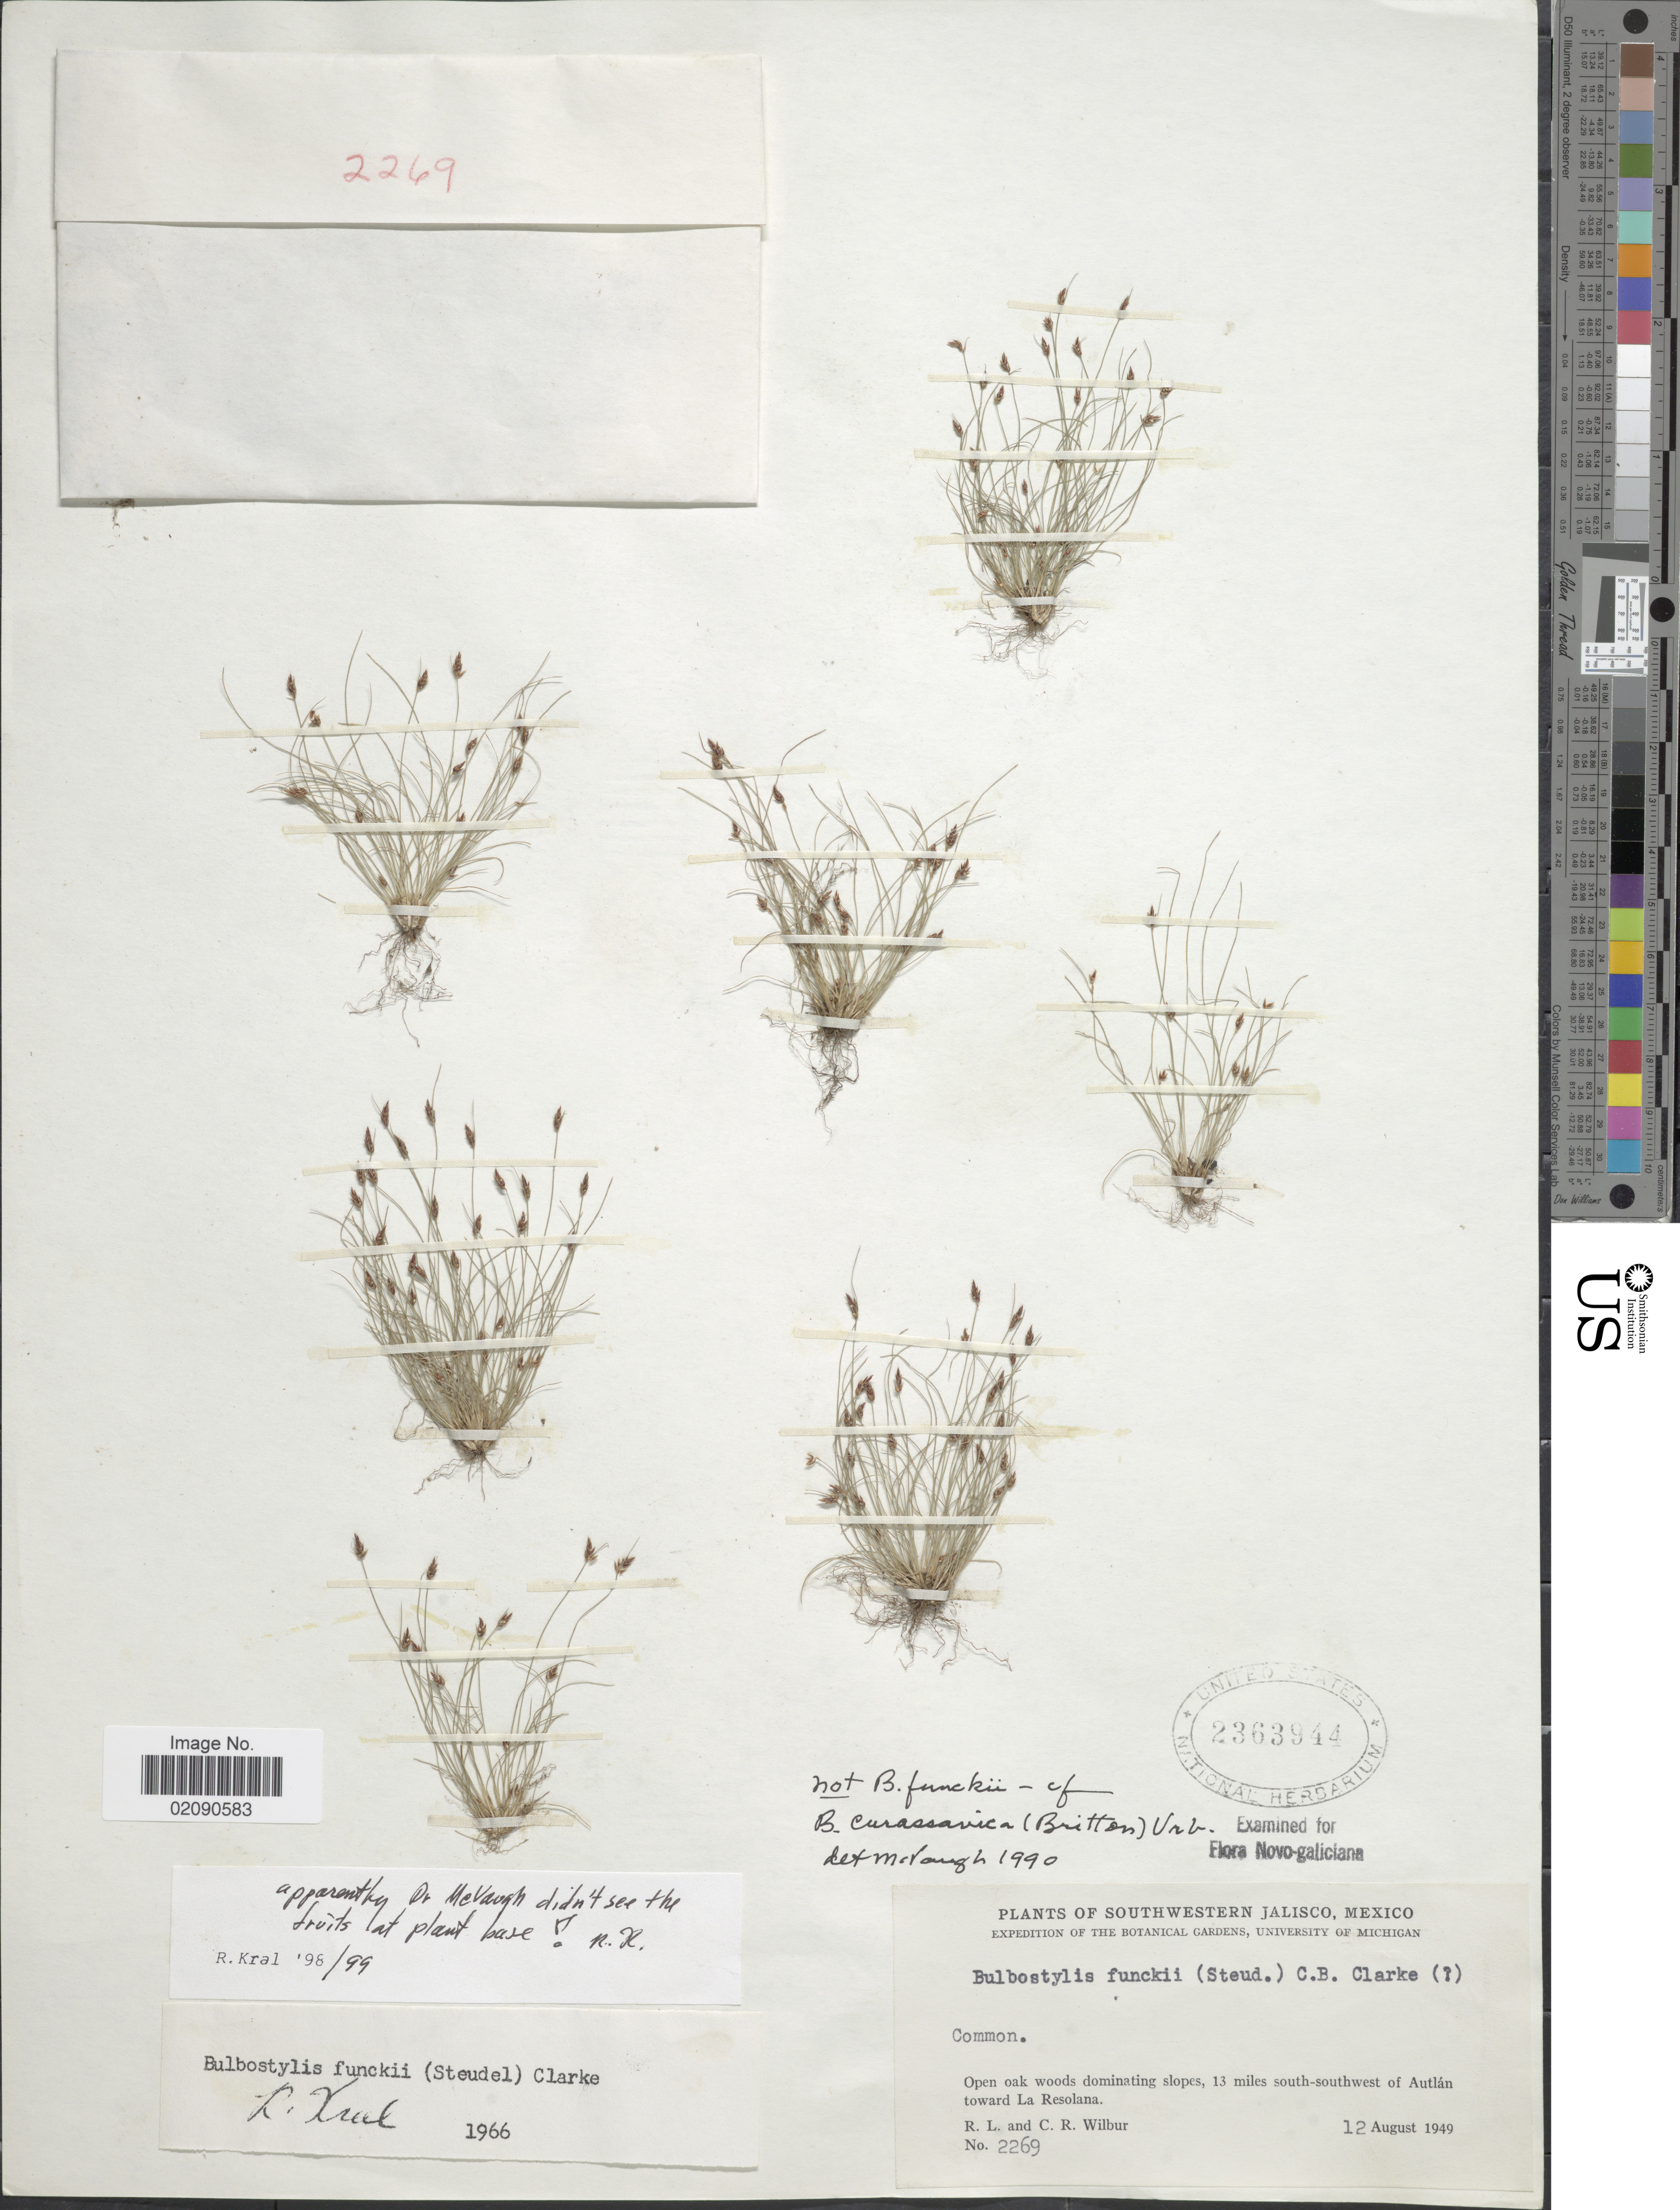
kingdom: Plantae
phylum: Tracheophyta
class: Liliopsida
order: Poales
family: Cyperaceae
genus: Bulbostylis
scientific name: Bulbostylis funckii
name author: (Steud.) C.B. Clarke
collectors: R. L. Wilbur & C. Wilbur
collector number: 2269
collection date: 1949-08-12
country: Mexico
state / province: Jalisco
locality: Southwestern Jalisco, Common, Open oak woods dominating slopes, 13 miles south-southwest of Autlán toward La Resolana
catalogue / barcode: US 2363944